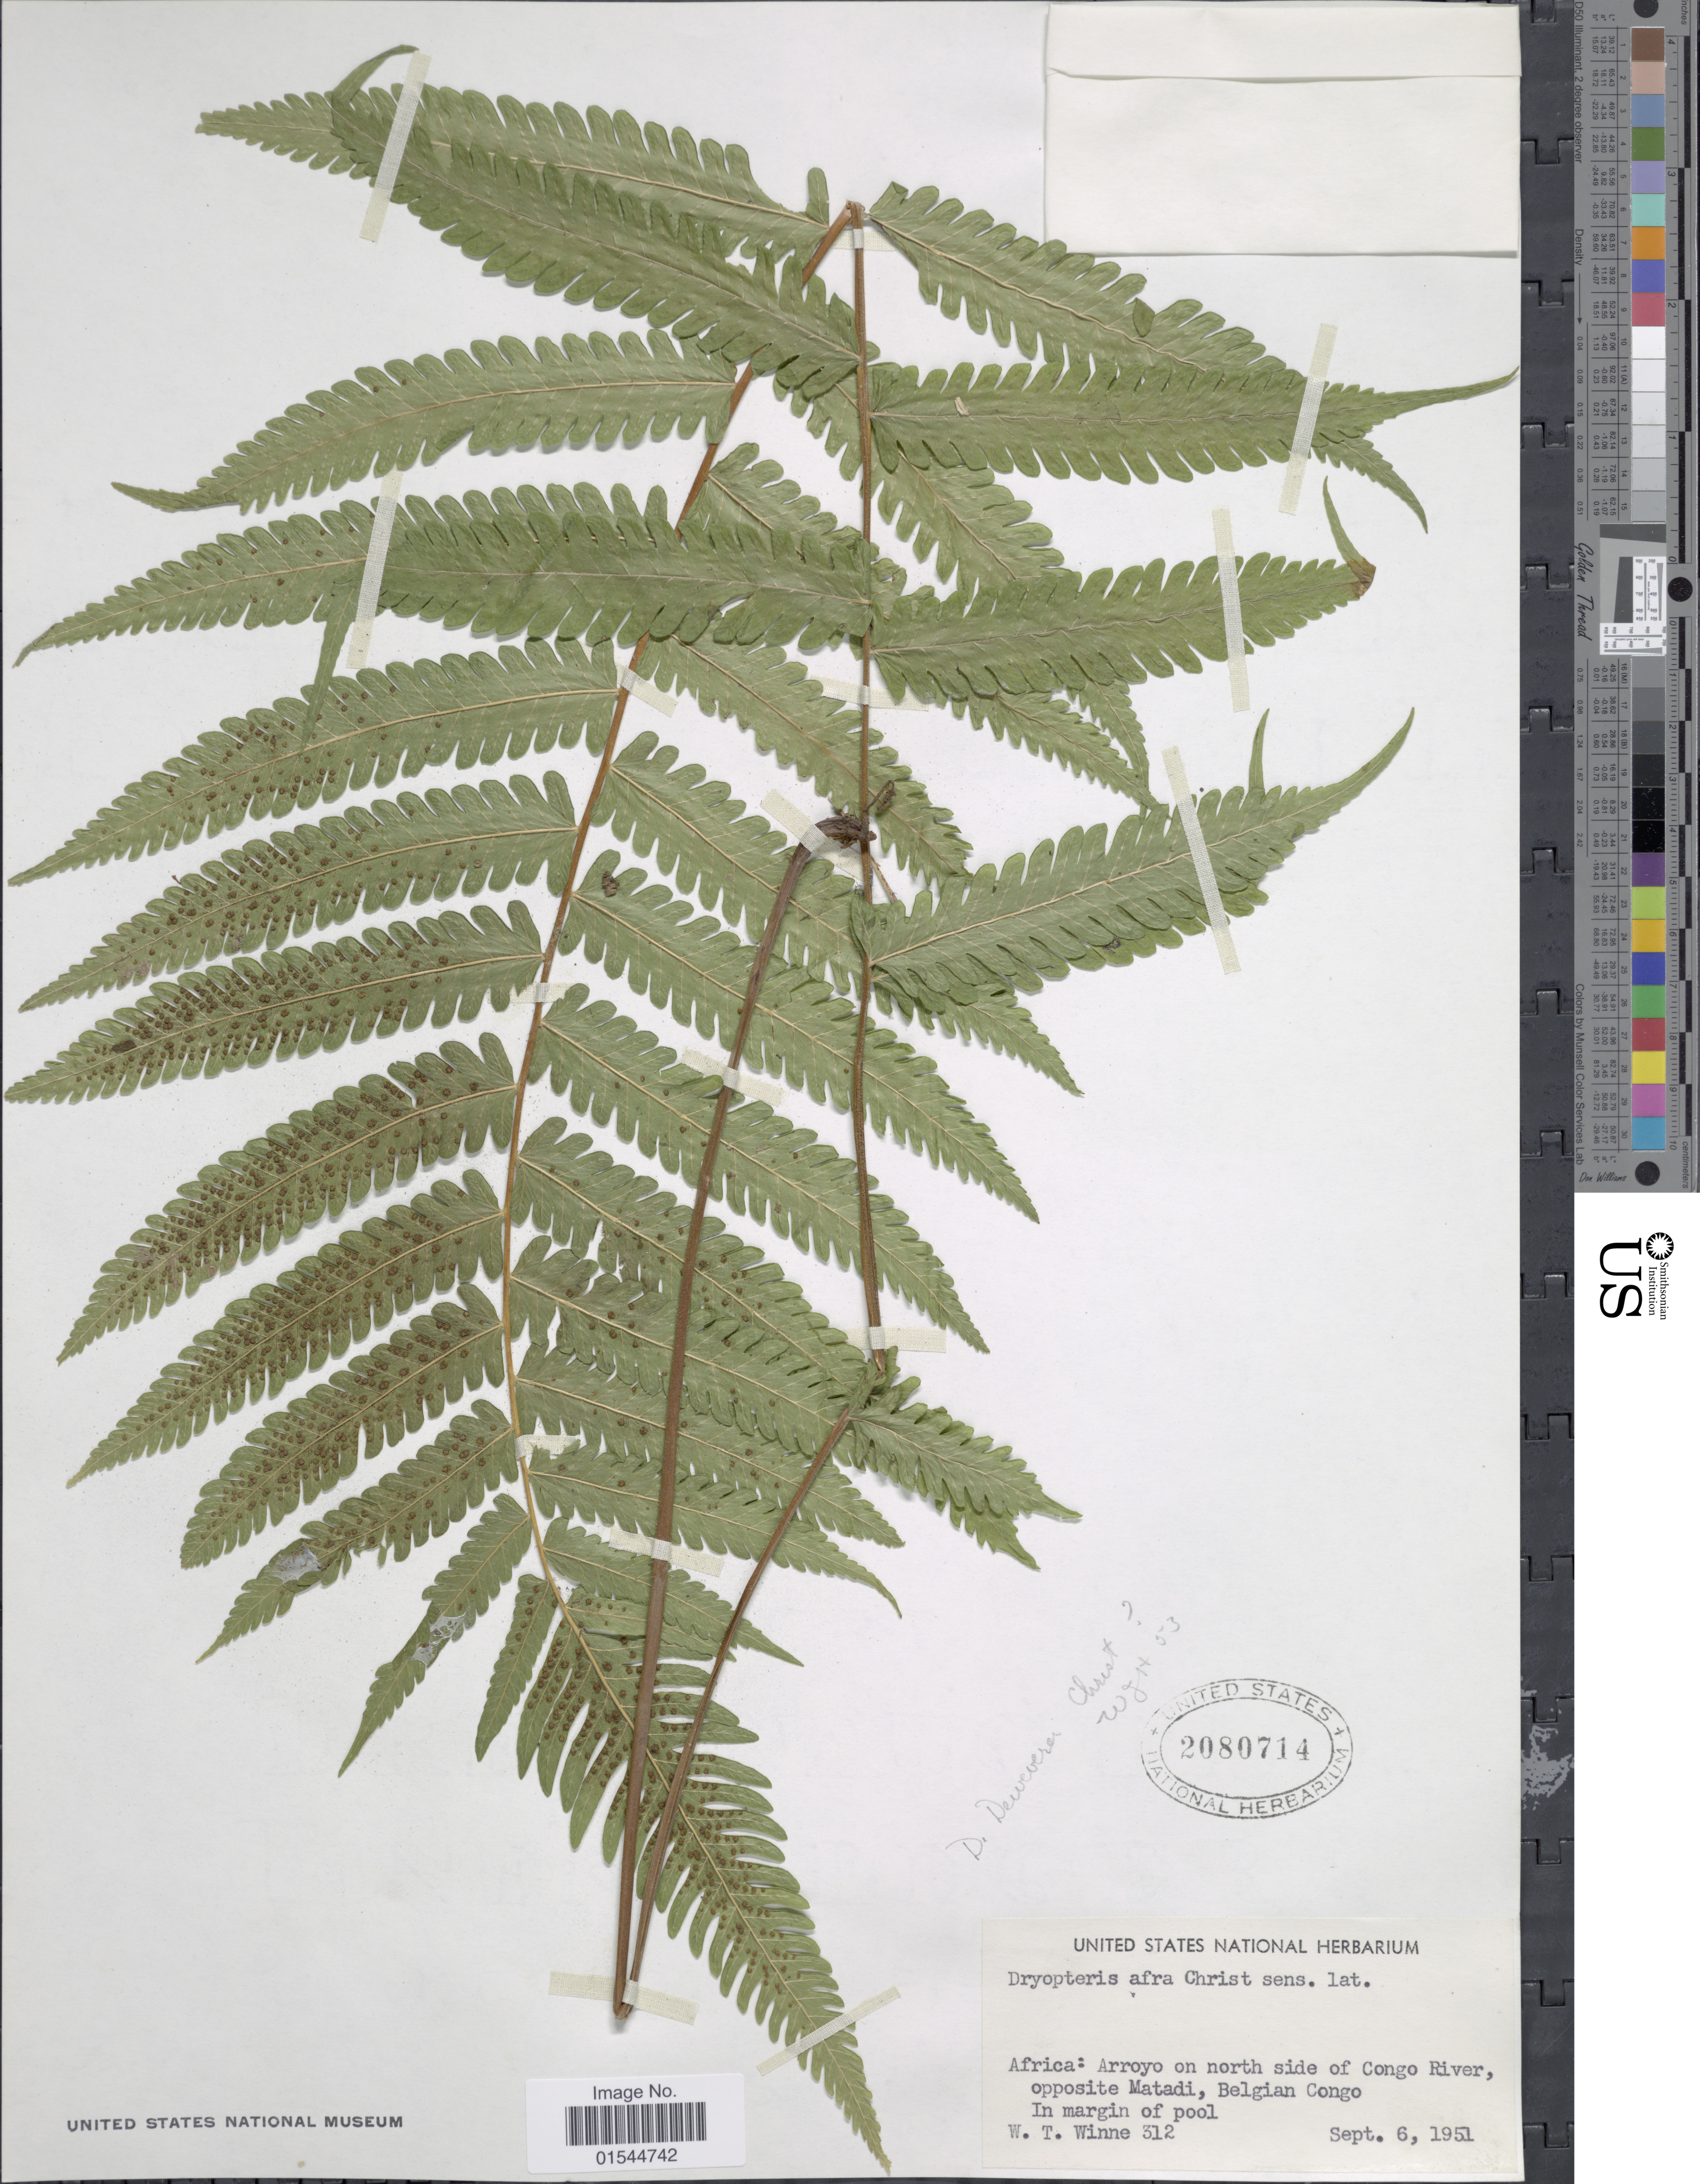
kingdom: Plantae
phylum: Tracheophyta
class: Polypodiopsida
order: Polypodiales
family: Thelypteridaceae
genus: Pneumatopteris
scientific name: Pneumatopteris afra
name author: (Christ) Holttum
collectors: W. Winne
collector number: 312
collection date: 1951-09-06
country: Congo, Democratic Republic of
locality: Africa: Arroyo on north side of Congo River, opposite Matadi, Belgian Congo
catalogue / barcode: US 2080714